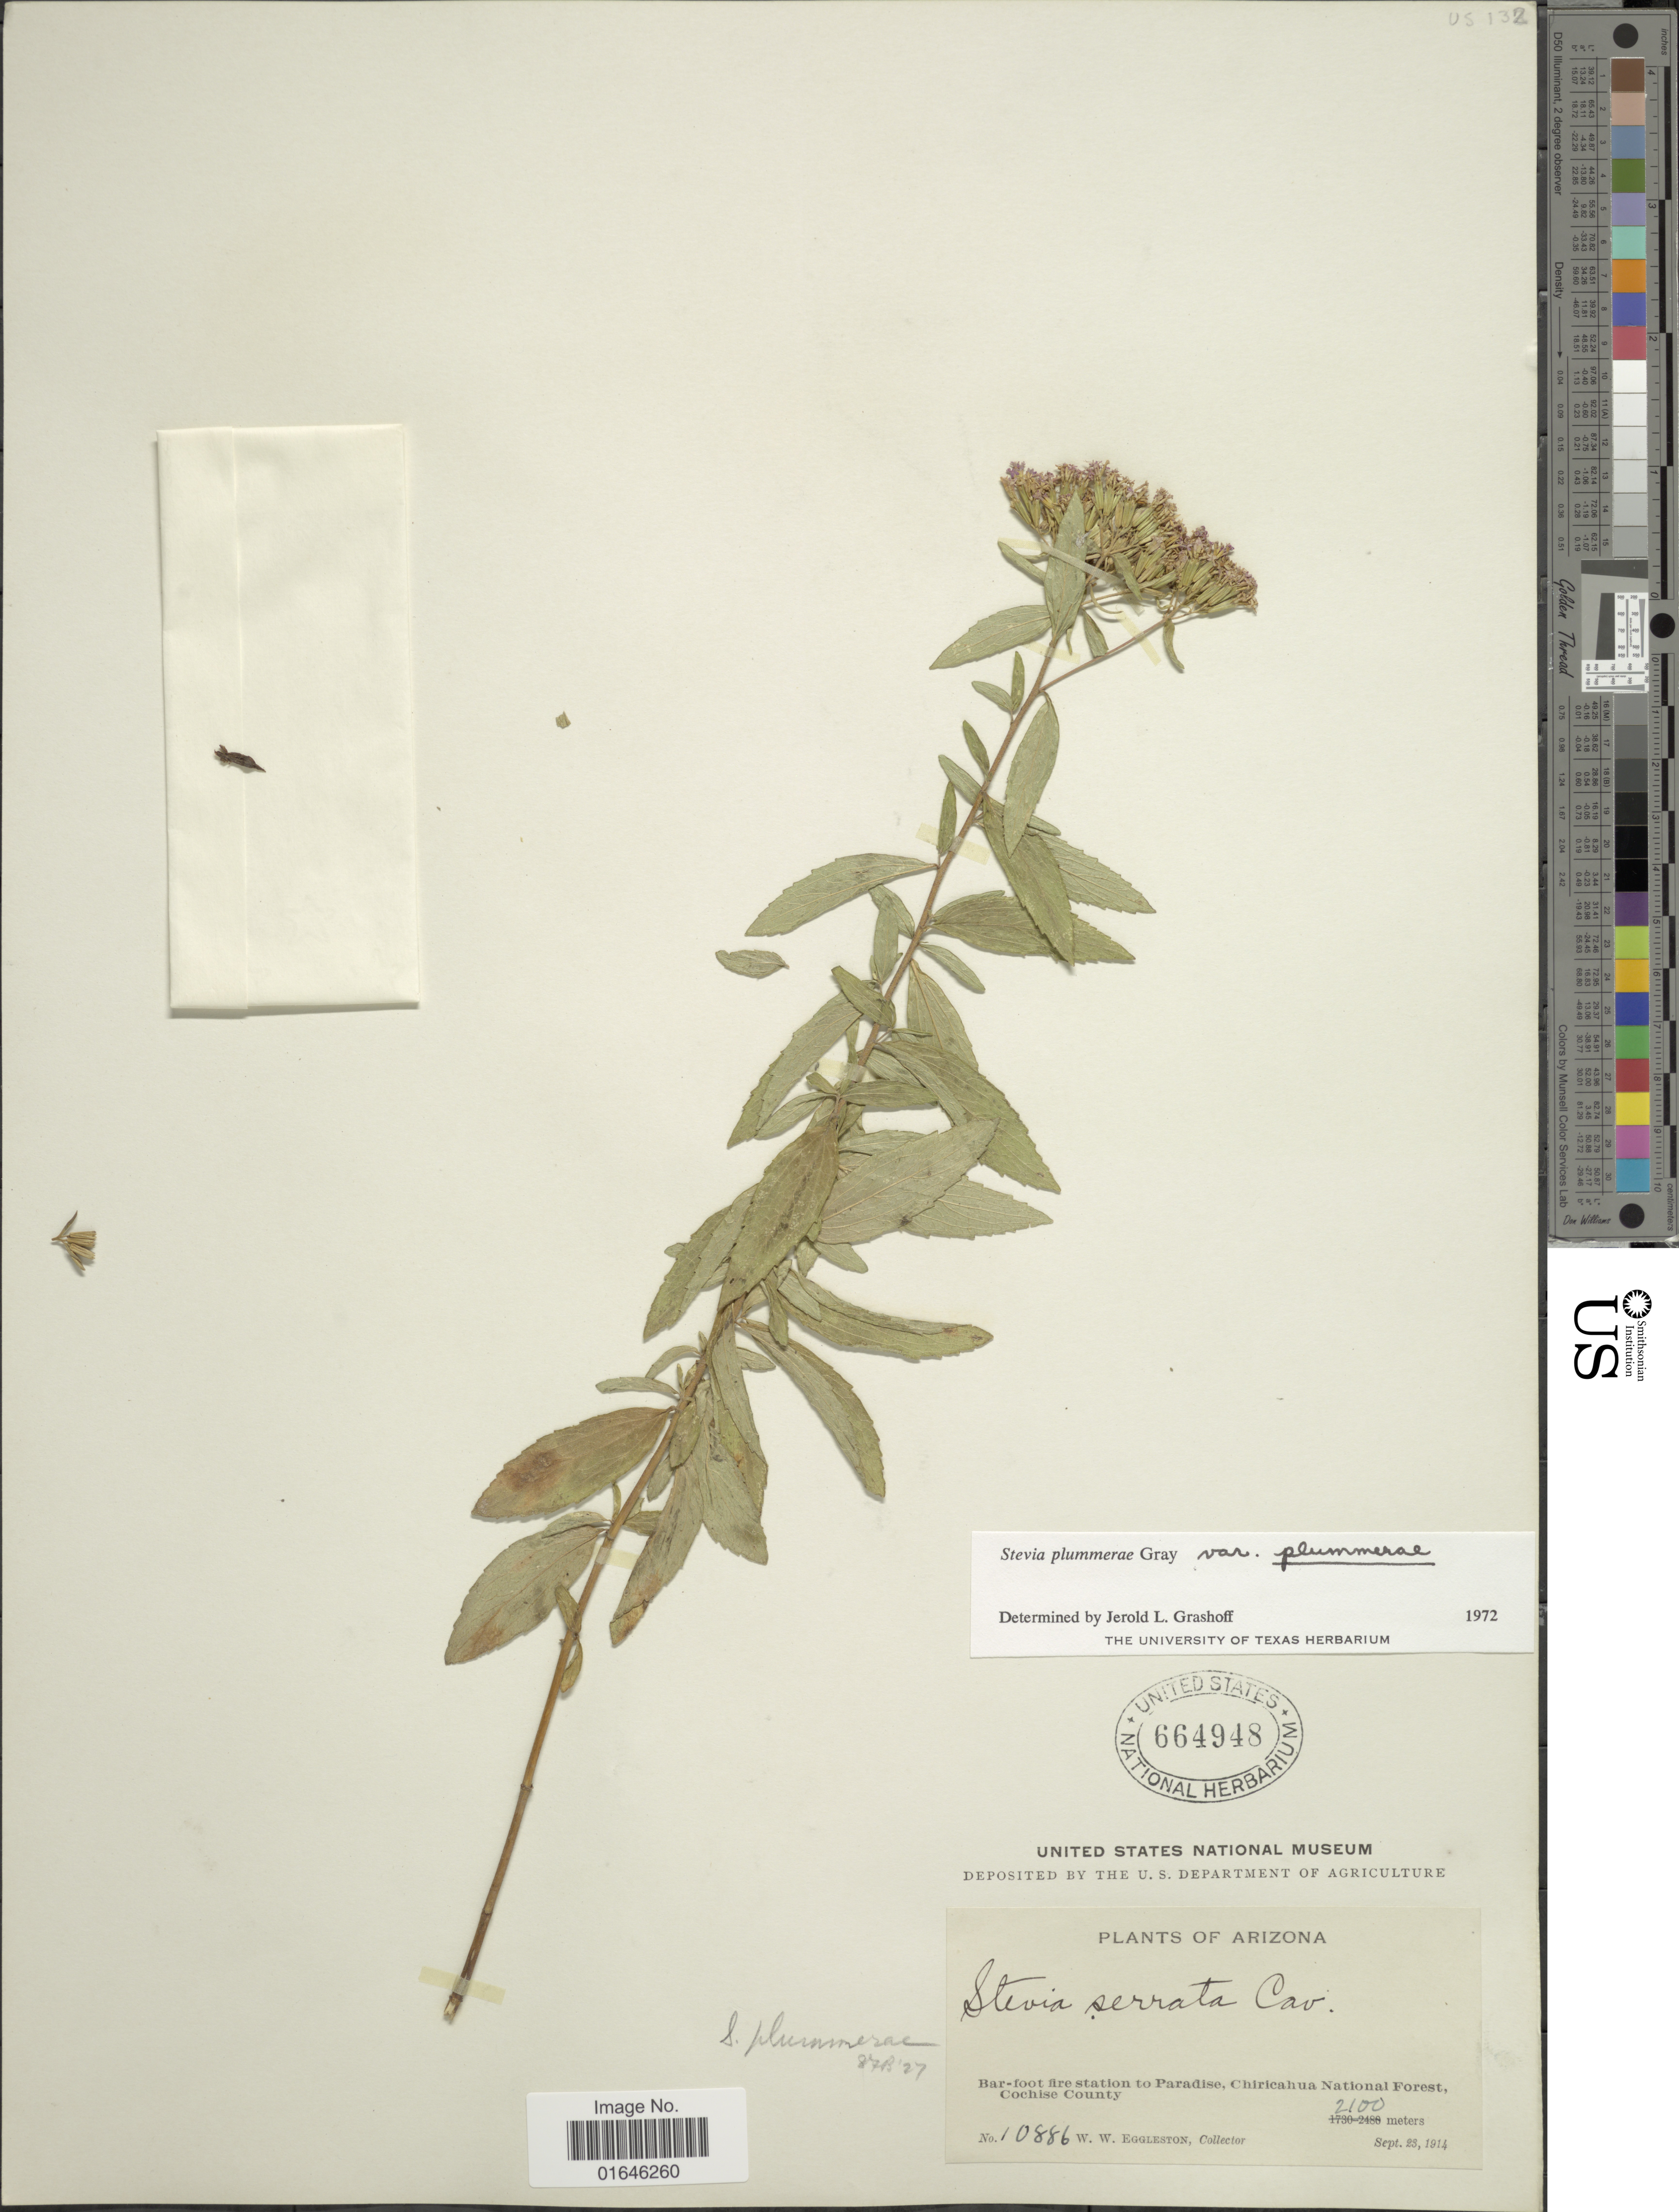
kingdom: Plantae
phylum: Tracheophyta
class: Magnoliopsida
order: Asterales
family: Asteraceae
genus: Stevia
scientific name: Stevia plummerae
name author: A. Gray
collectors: W. W. Eggleston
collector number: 10886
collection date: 1914-09-23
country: United States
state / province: Arizona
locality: Bar-Foot fire station to Paradise, Chiricahua National Forest, Cochise County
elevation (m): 2100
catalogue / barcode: US 664948